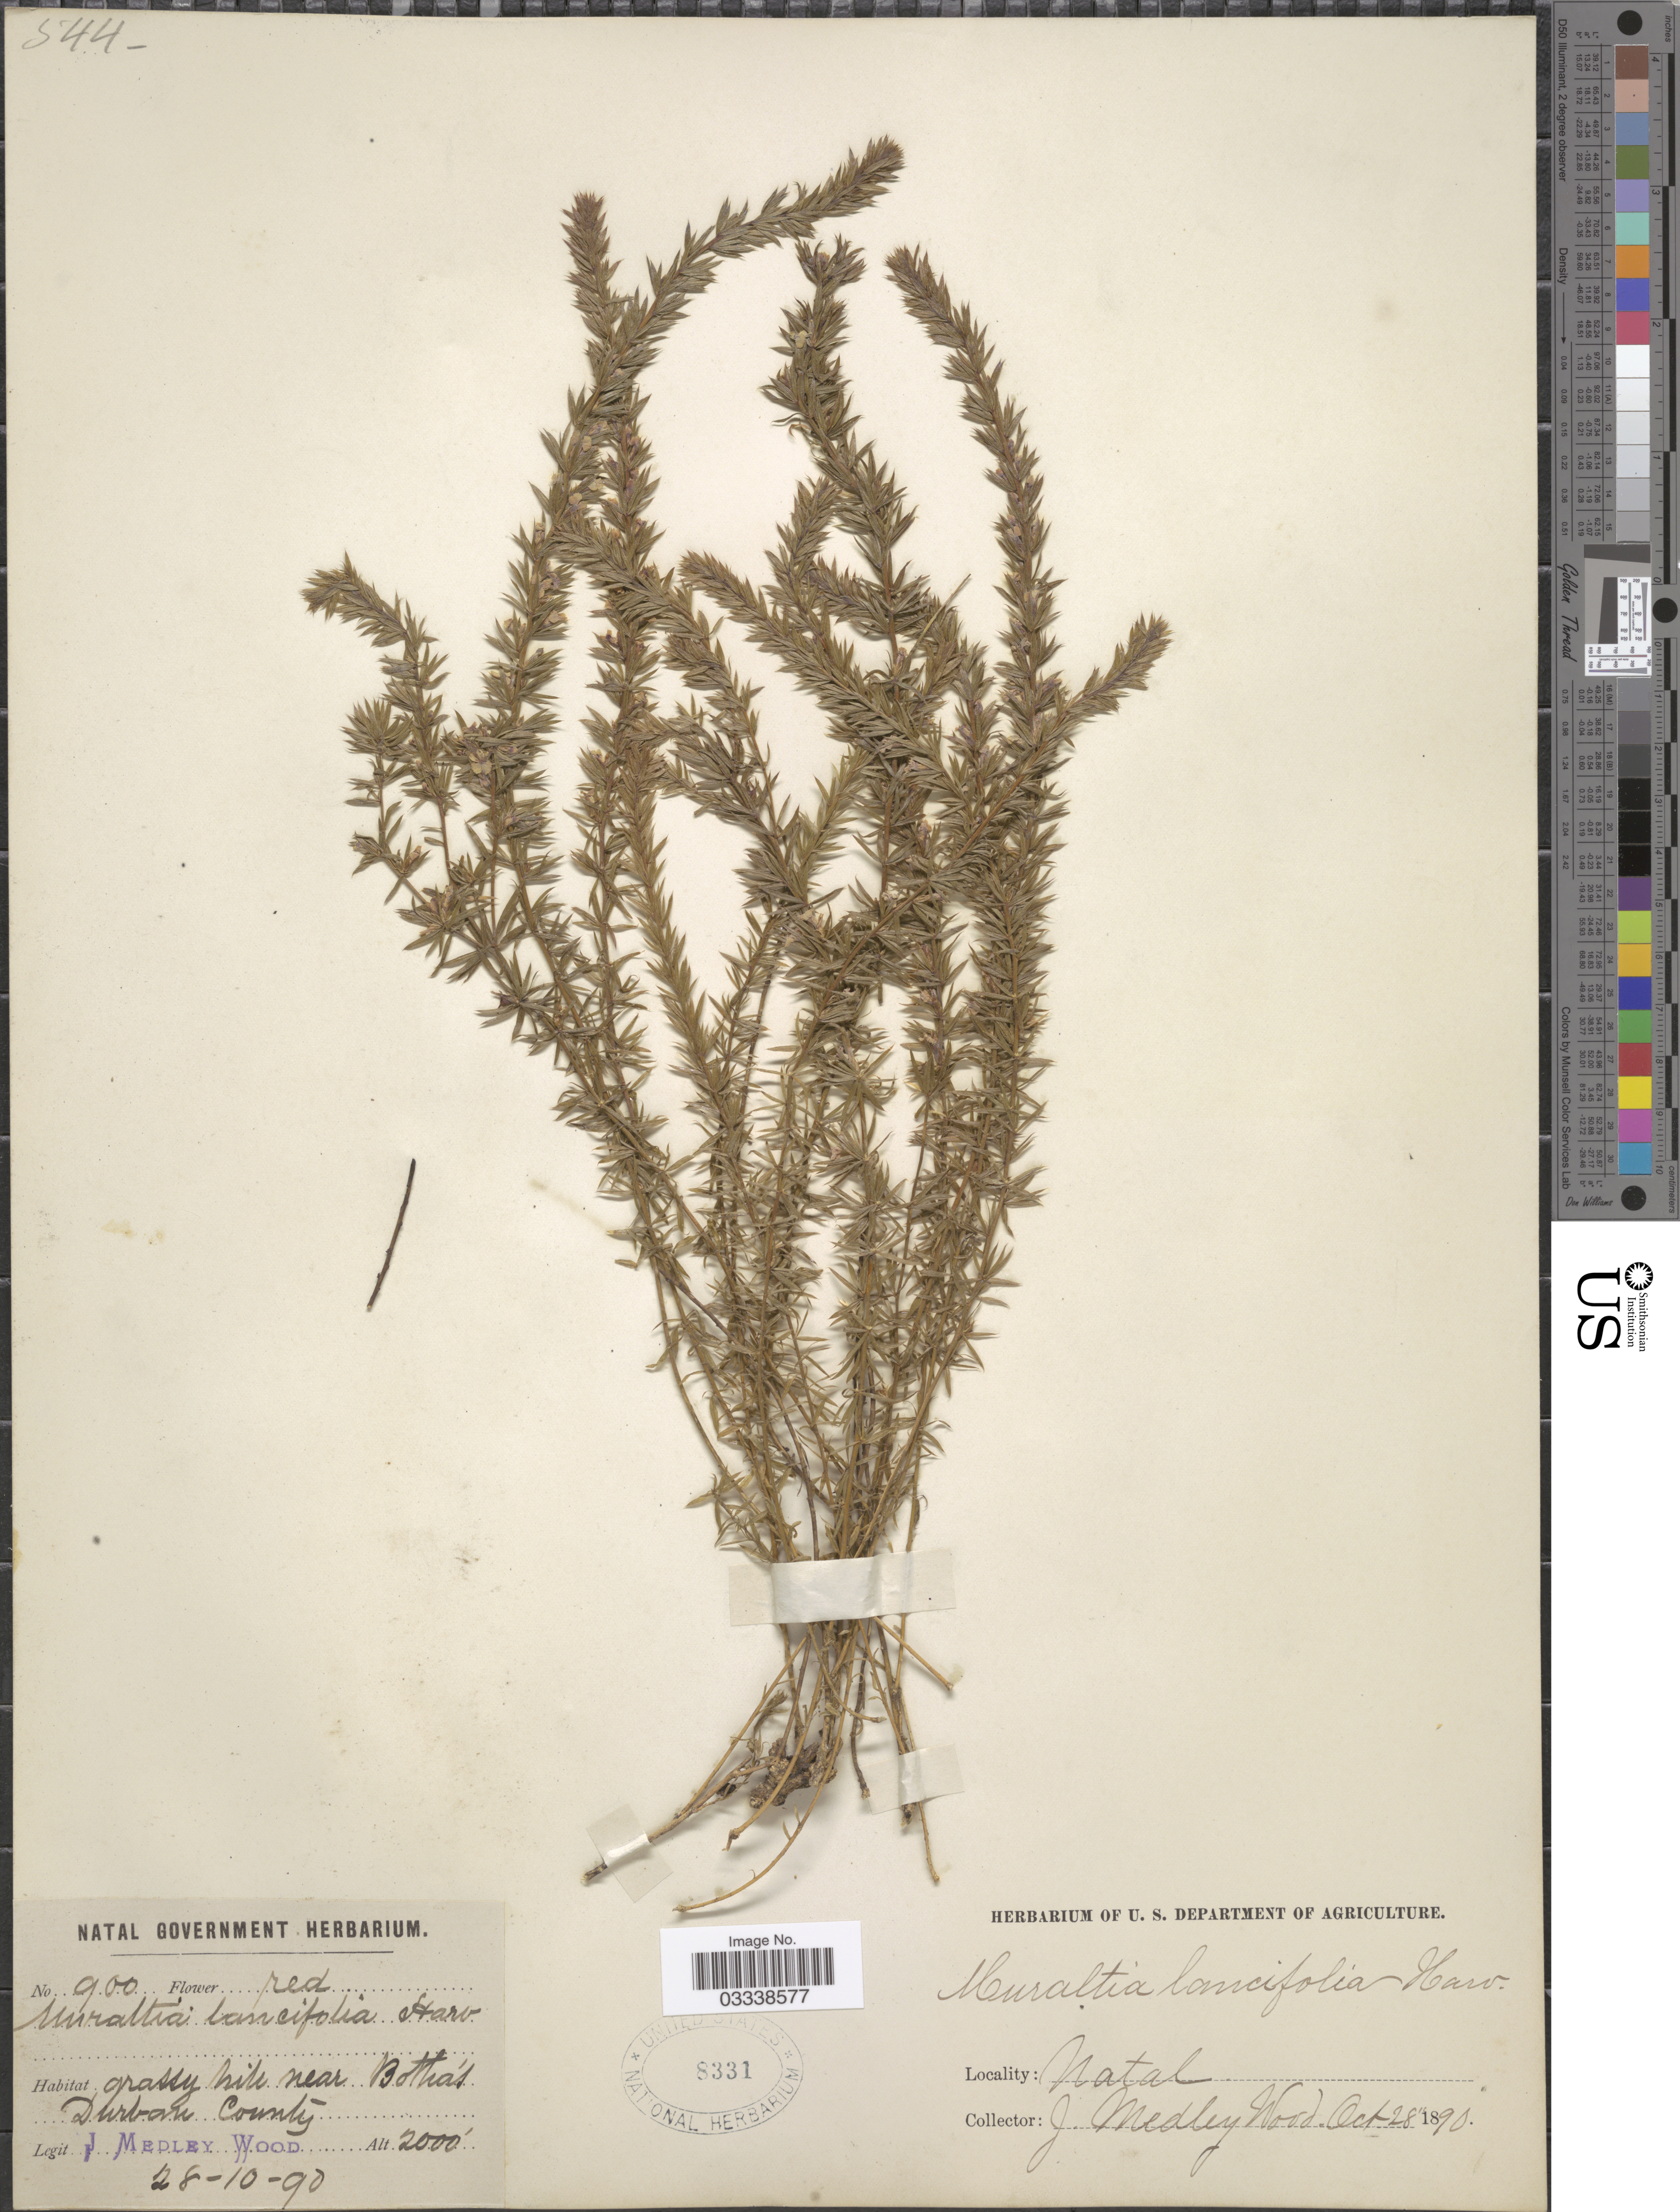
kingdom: Plantae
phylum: Tracheophyta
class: Magnoliopsida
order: Fabales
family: Polygalaceae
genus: Muraltia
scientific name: Muraltia lancifolia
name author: Harv.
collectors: J. Medley Wood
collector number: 900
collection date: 1890-10-28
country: South Africa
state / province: KwaZulu-Natal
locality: Grassy hill near Botha's, Durban County.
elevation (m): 610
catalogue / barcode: US 8331